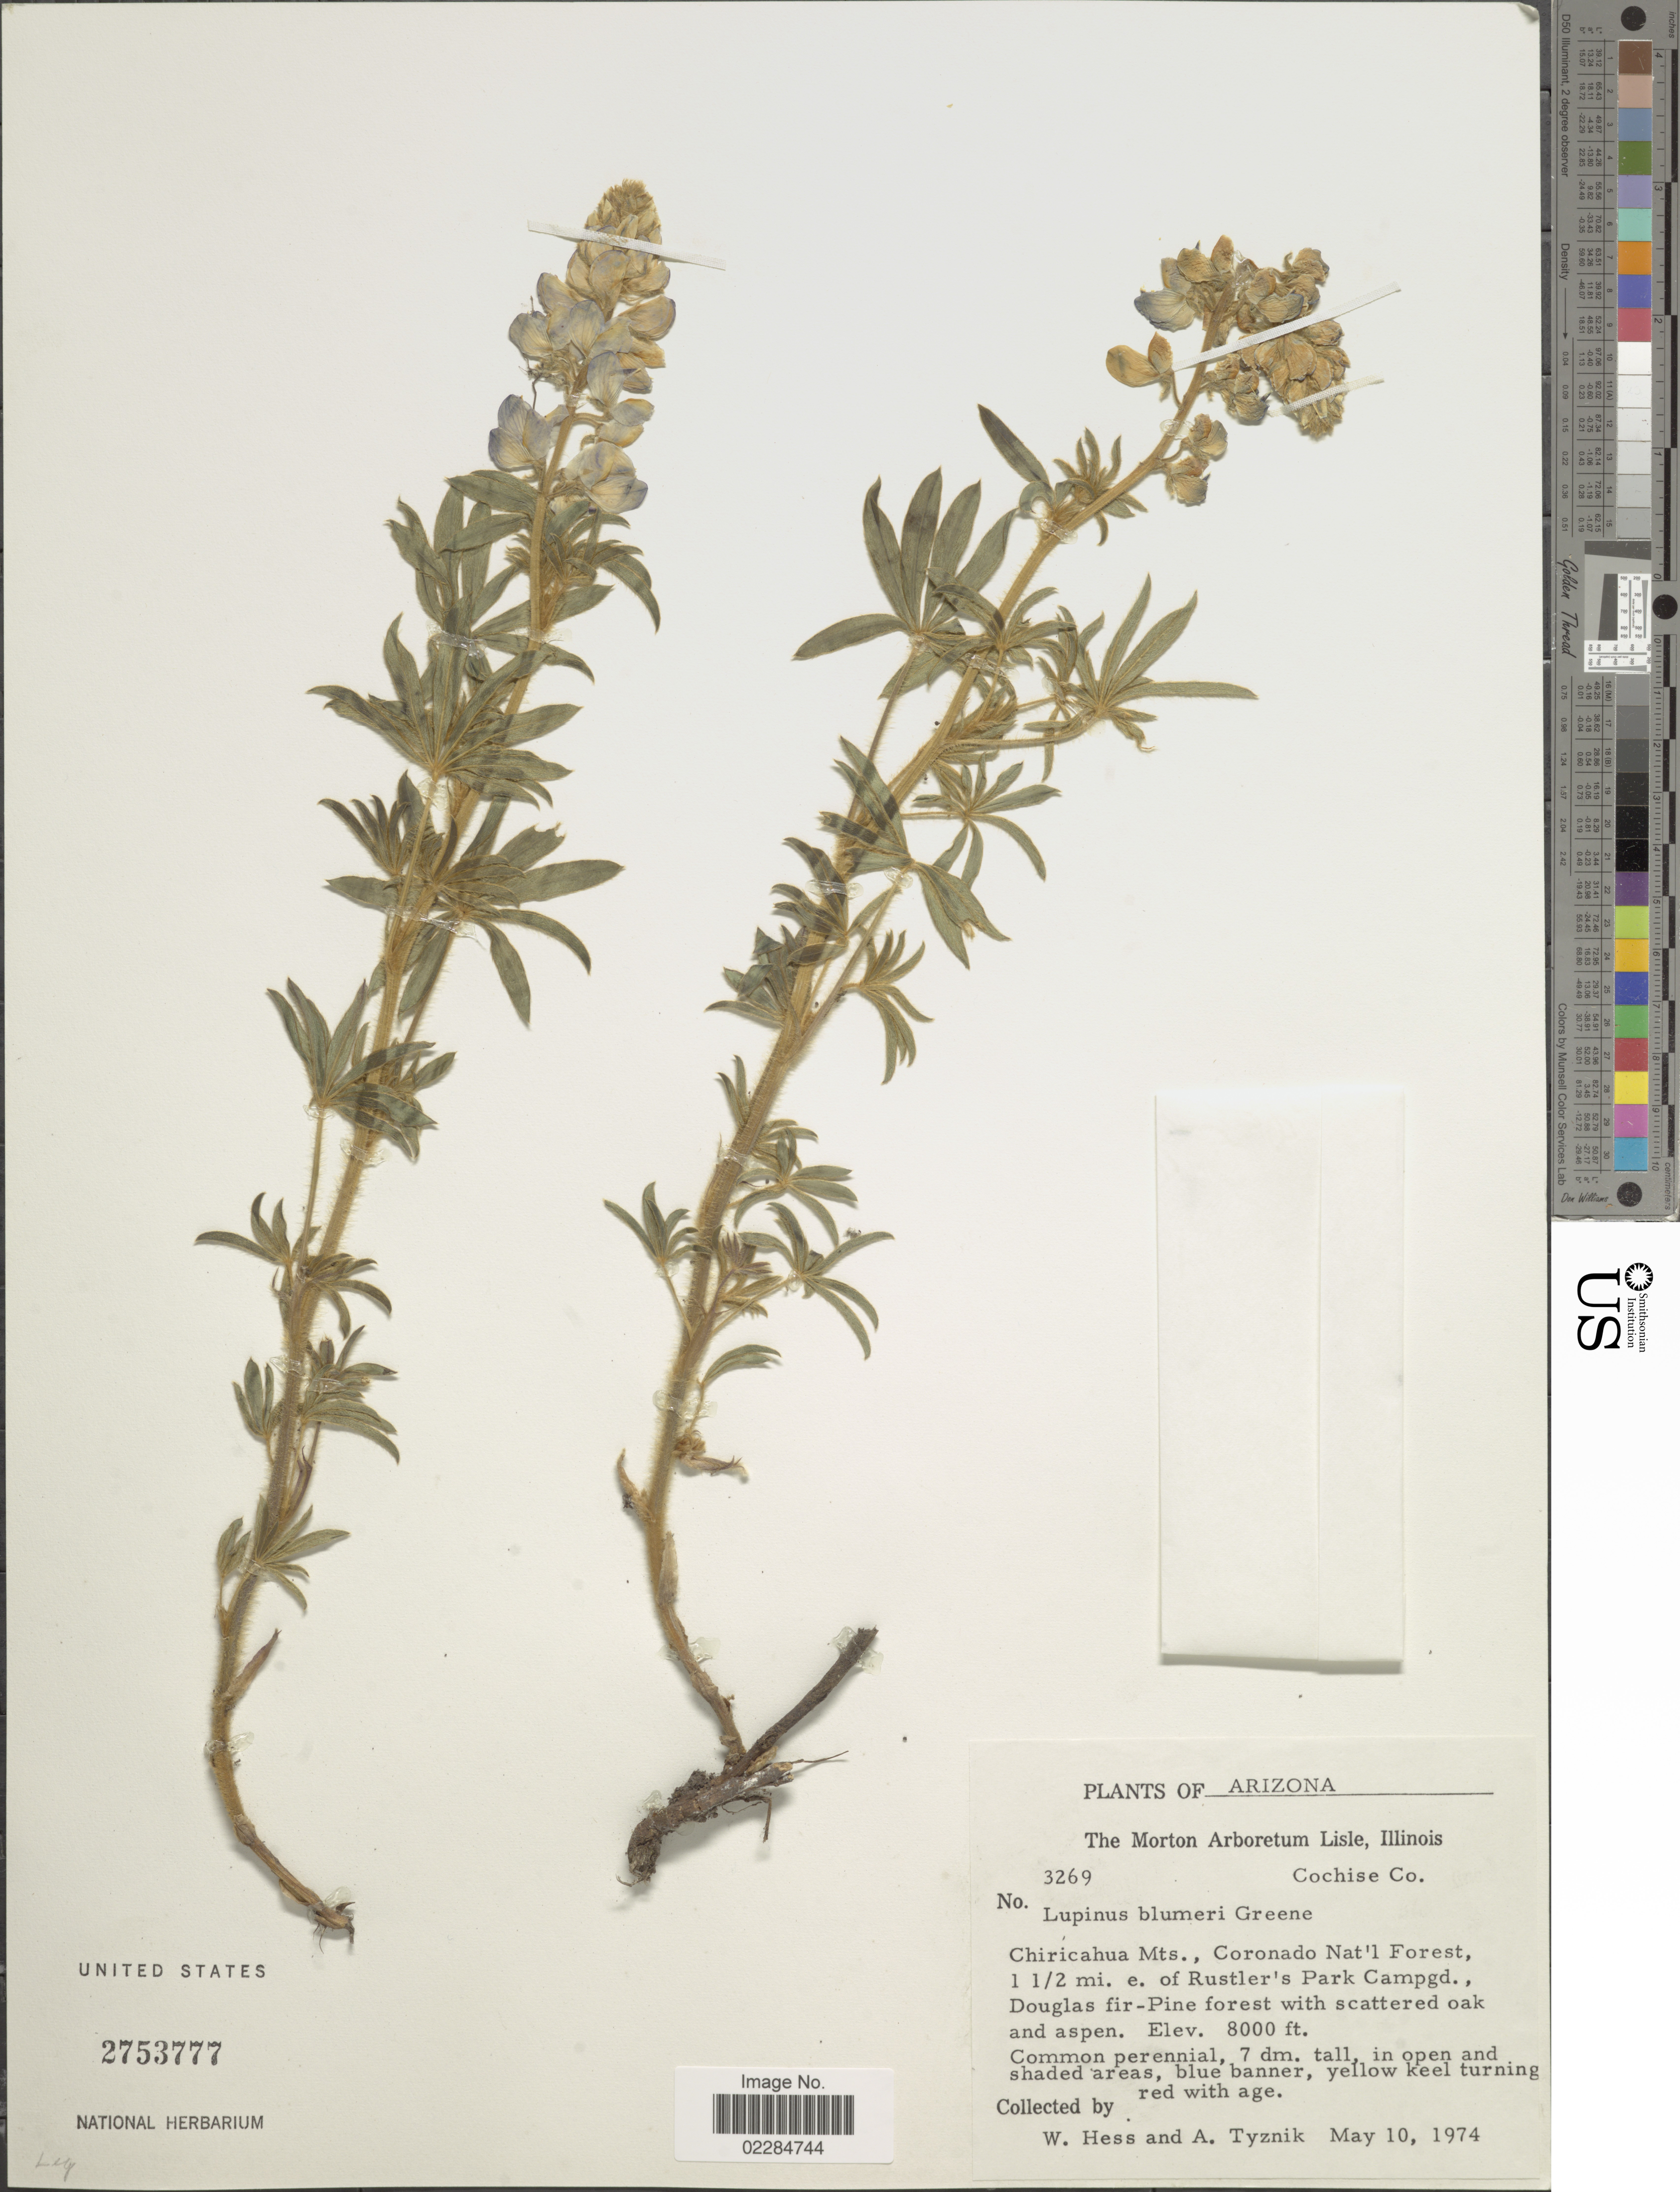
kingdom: Plantae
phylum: Tracheophyta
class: Magnoliopsida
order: Fabales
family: Fabaceae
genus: Lupinus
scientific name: Lupinus blumeri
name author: Greene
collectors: W. Hess & A. Tyznik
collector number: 3269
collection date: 1974-05-10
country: United States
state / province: Arizona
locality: Cochise Co. Chiricahua Mts., Coronado Nat'; Forest, 1½ mi. e. of Rustler's Park Campgd.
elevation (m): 2438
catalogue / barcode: US 2753777